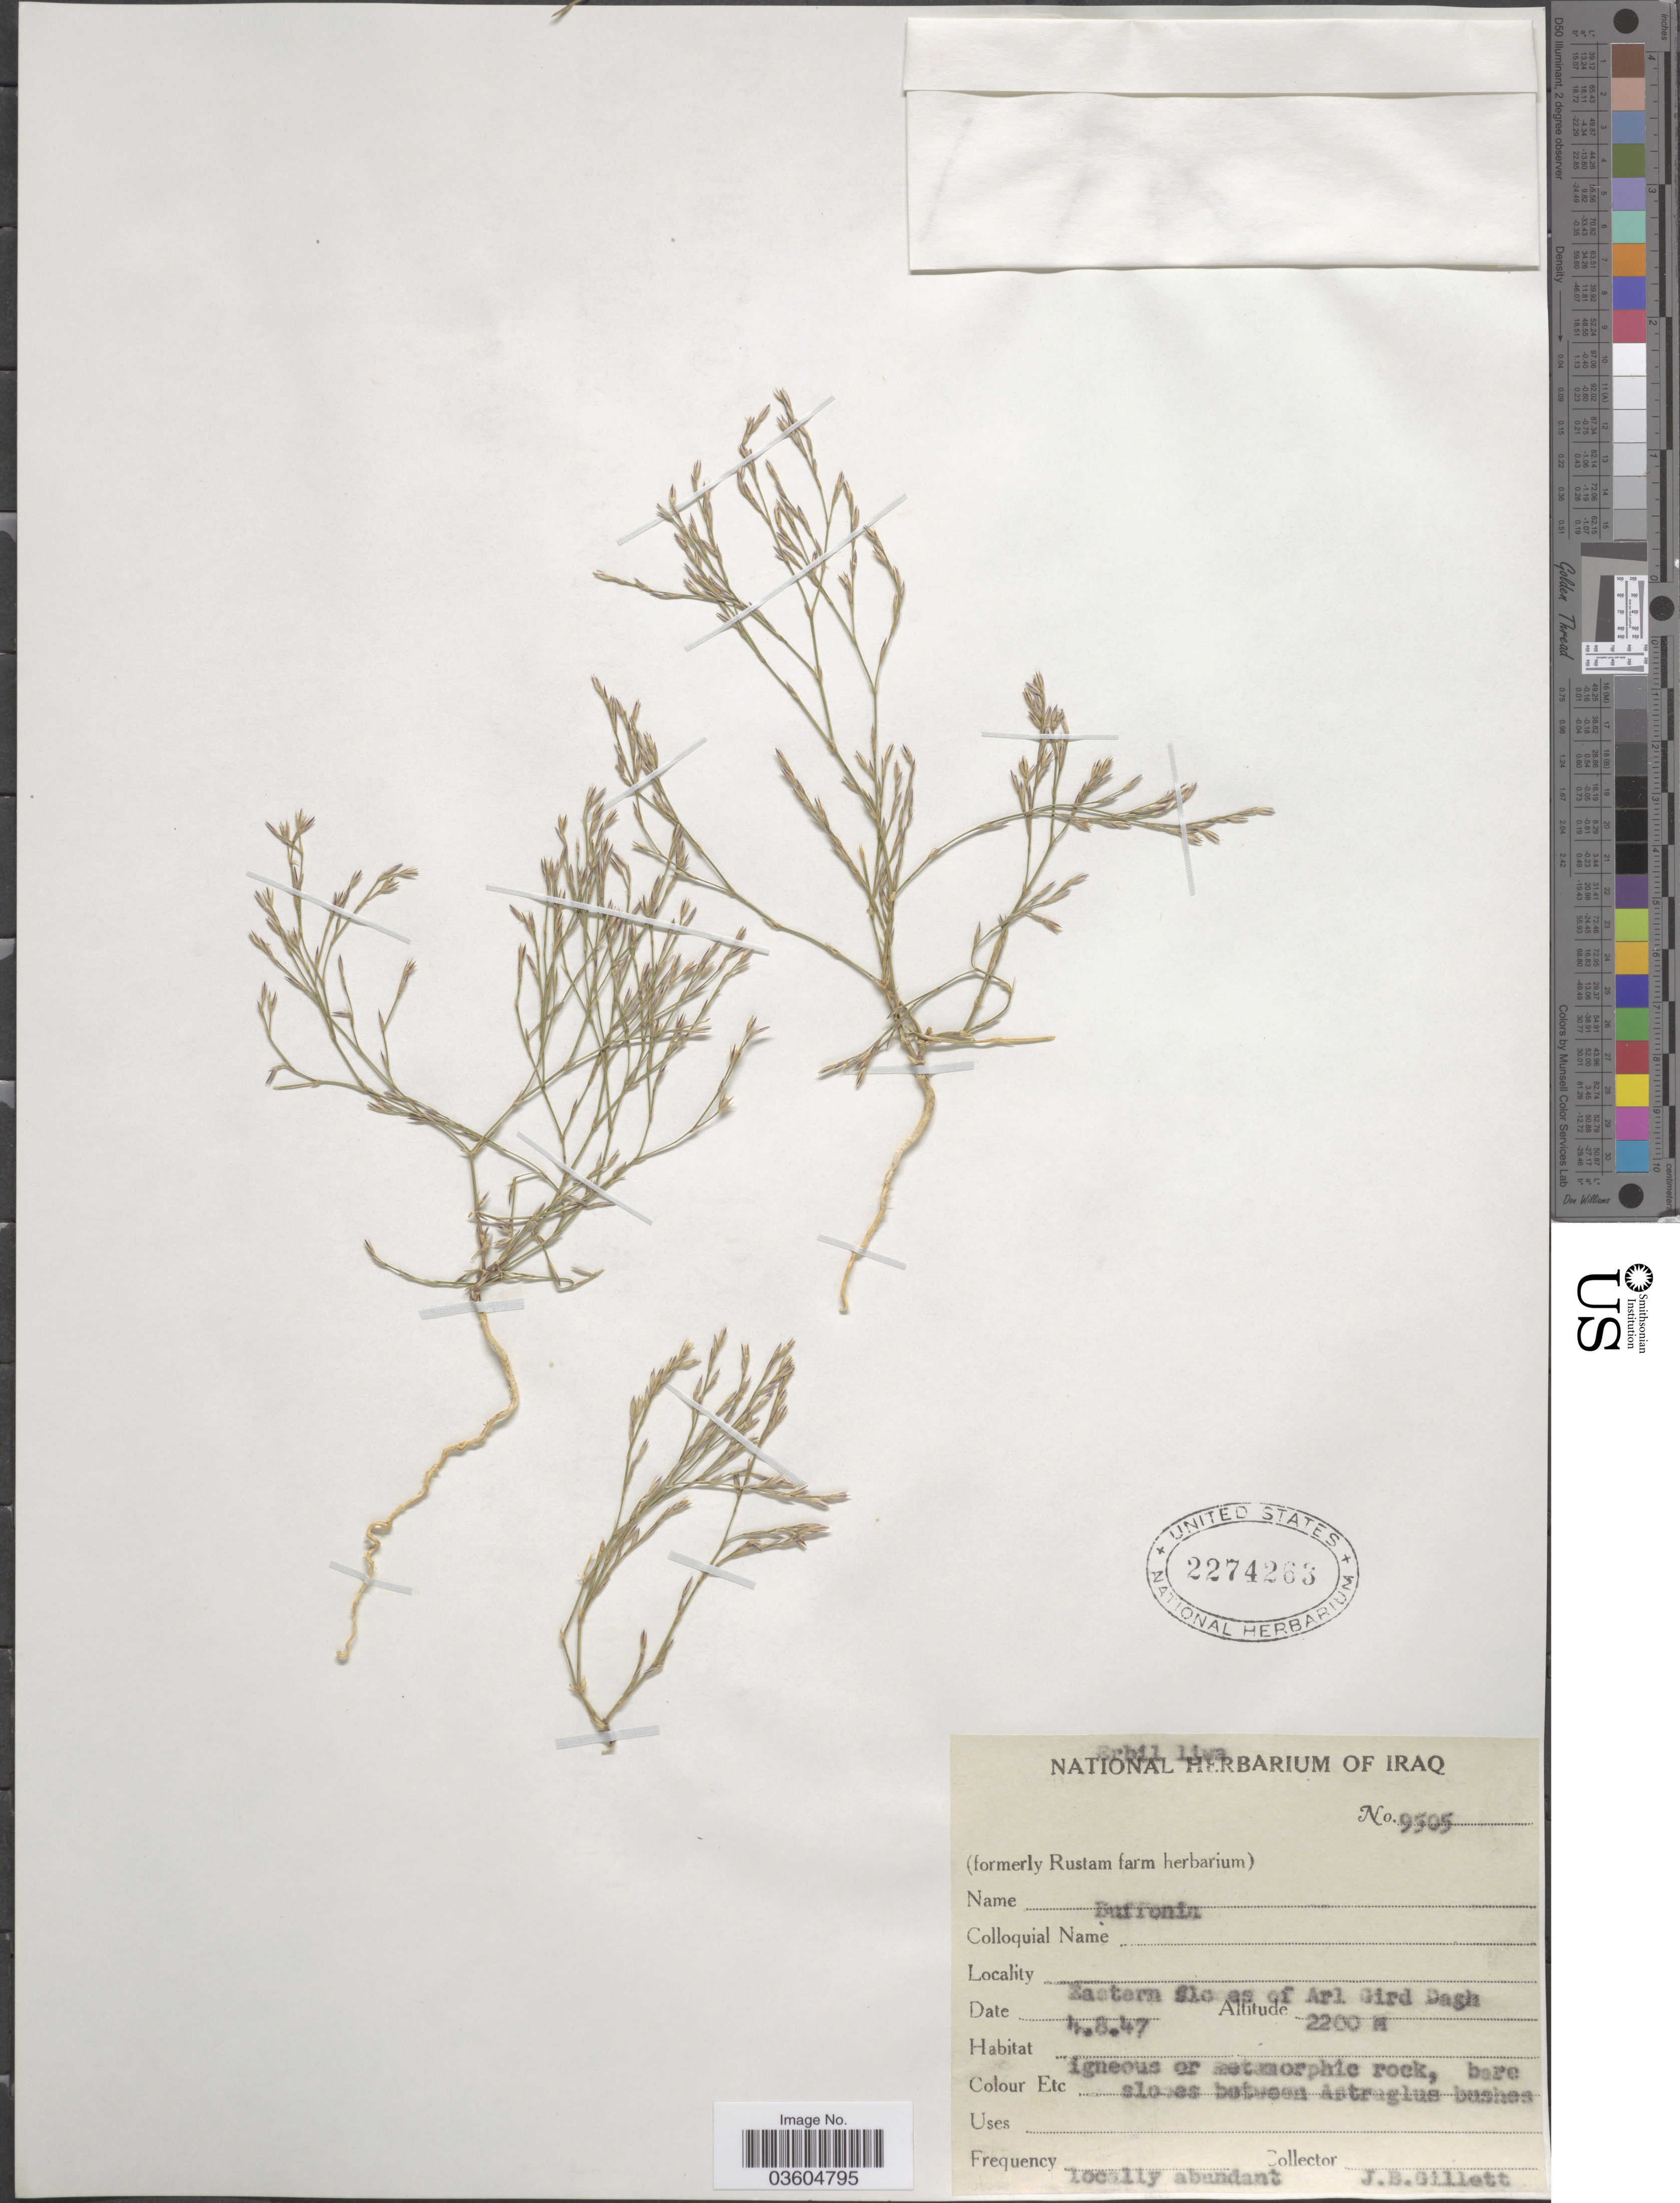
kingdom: Plantae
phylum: Tracheophyta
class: Magnoliopsida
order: Caryophyllales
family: Caryophyllaceae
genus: Bufonia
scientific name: Bufonia sp.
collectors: J. B. Gillett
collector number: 9505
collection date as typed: Transcribed d/m/y: 4/8/47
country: Iraq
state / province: Arbīl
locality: Erbil liwa. Eastern Slopes of Arl Gird Dagh.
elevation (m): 2200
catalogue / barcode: US 2274263